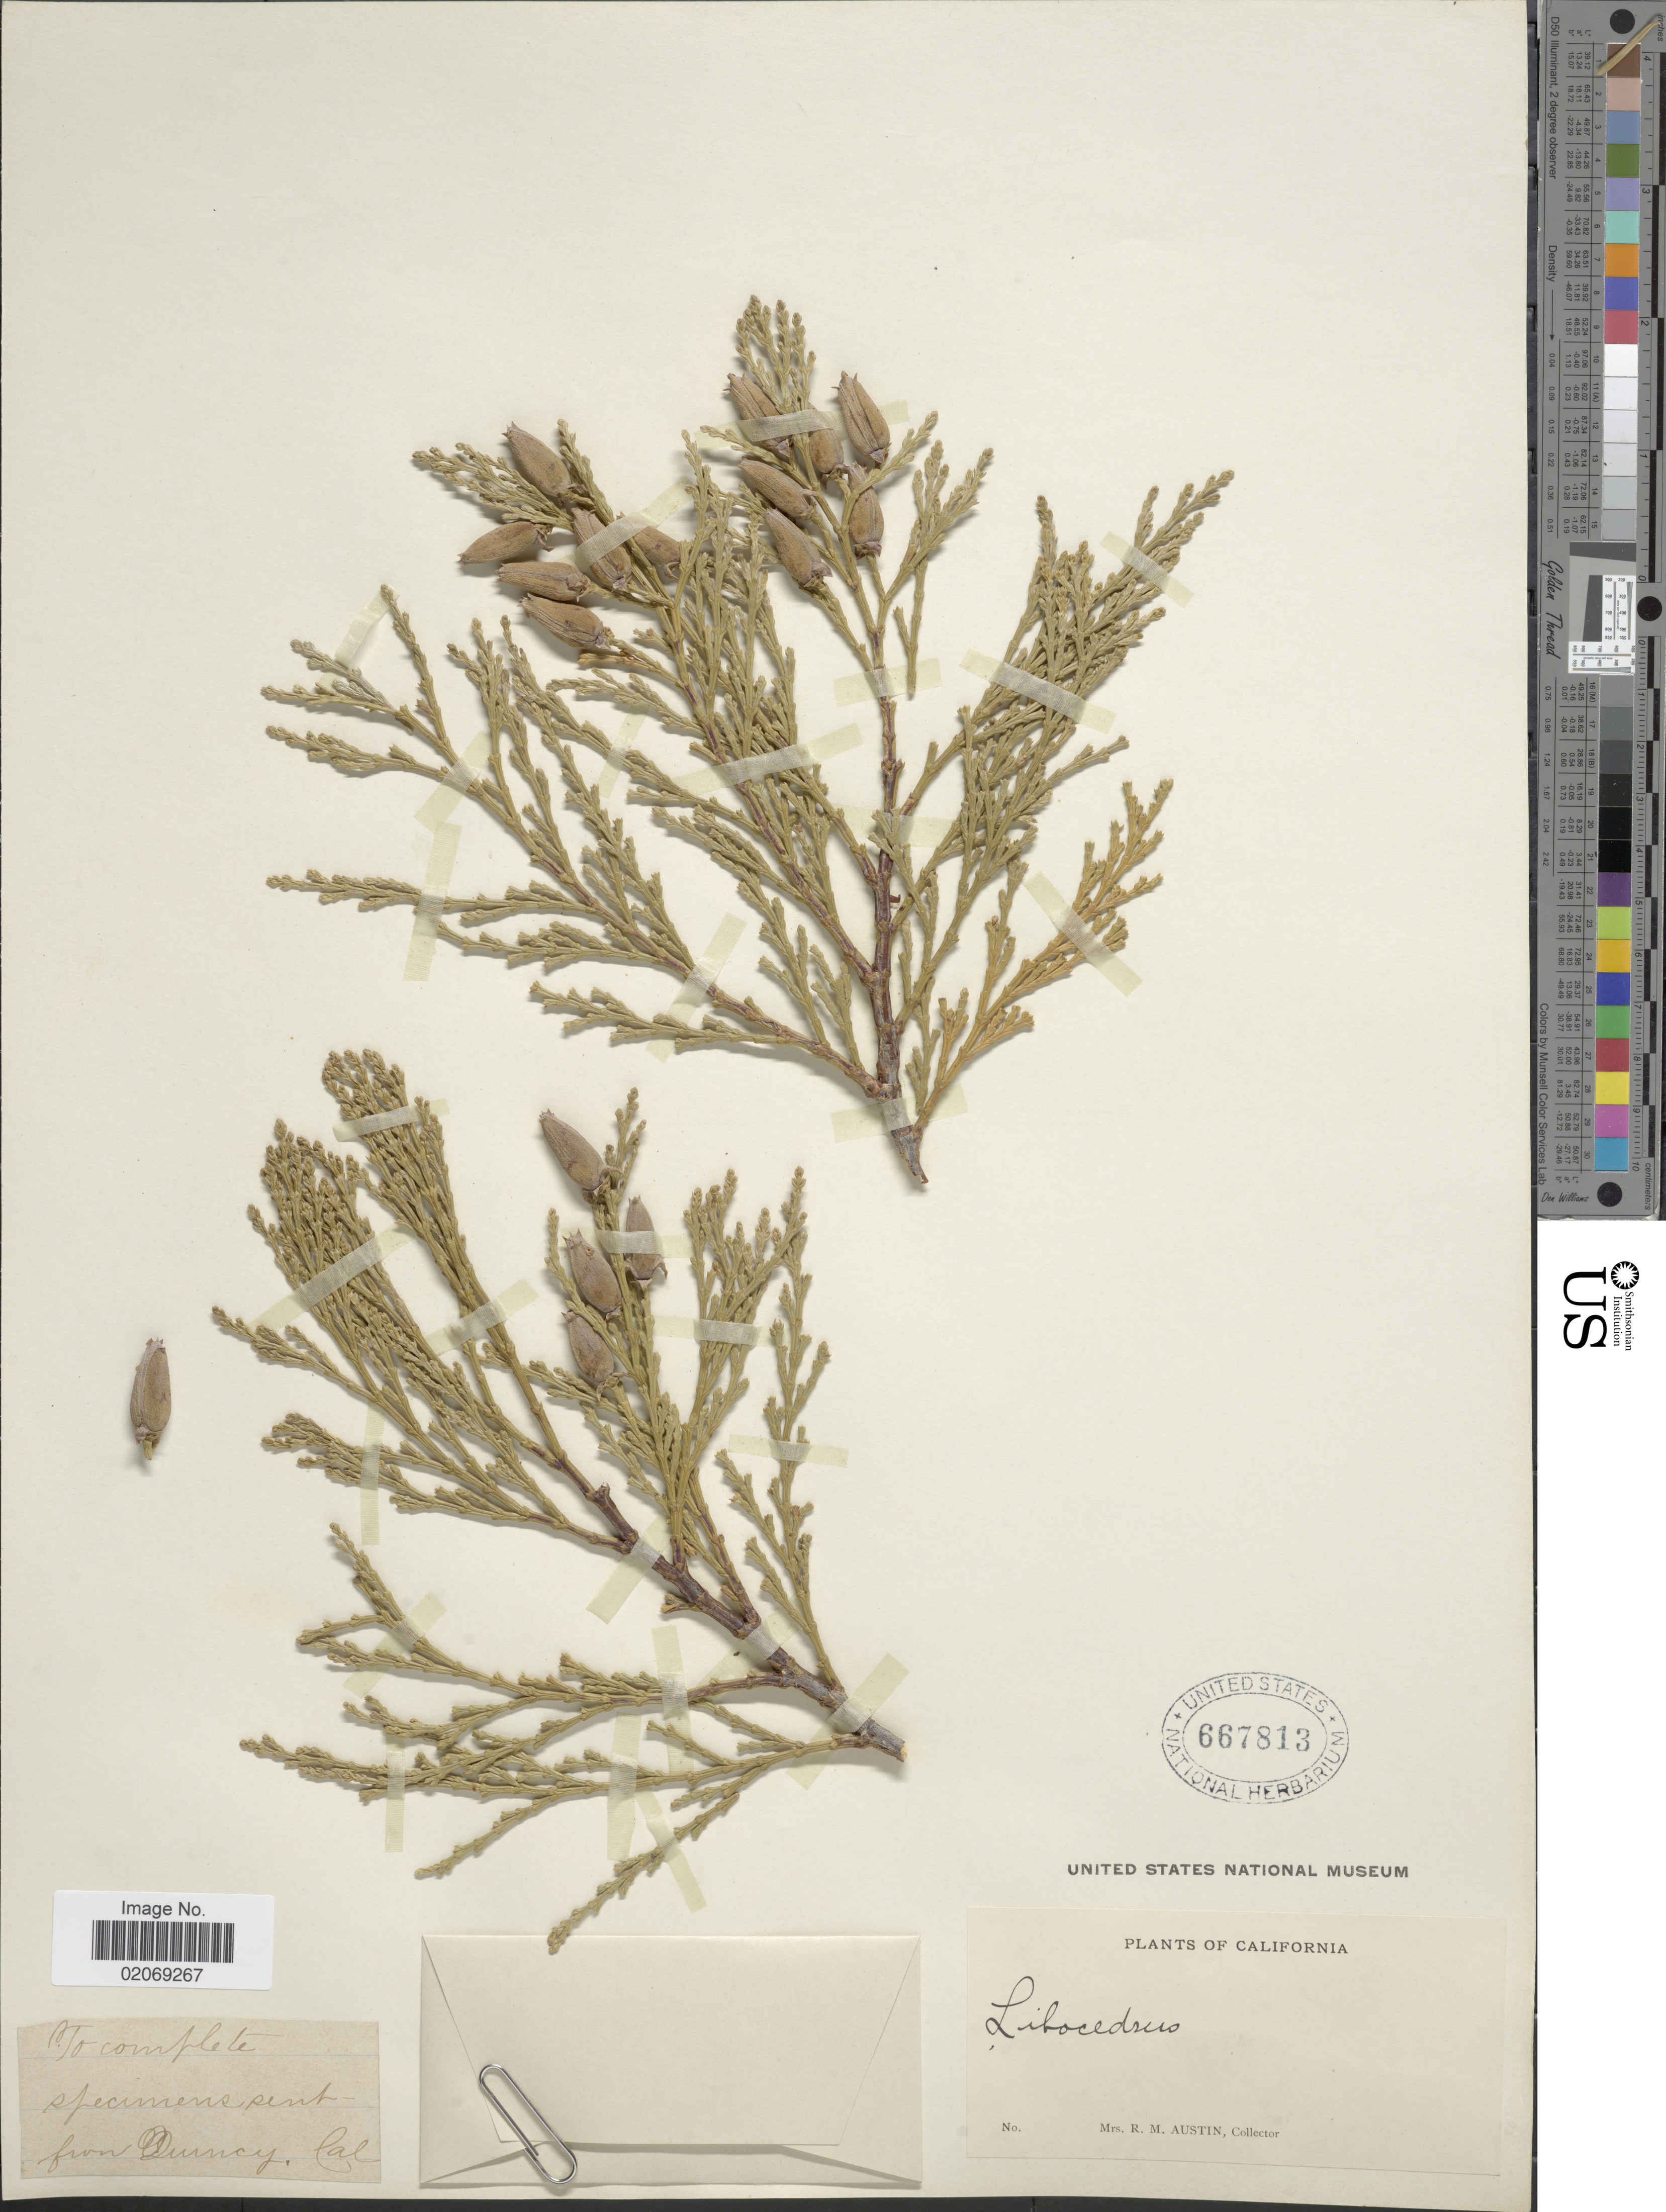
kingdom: Plantae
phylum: Tracheophyta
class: Pinopsida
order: Pinales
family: Cupressaceae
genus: Libocedrus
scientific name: Libocedrus decurrens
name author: Torr.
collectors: R. Austin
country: United States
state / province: California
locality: Duincy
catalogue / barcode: US 667813